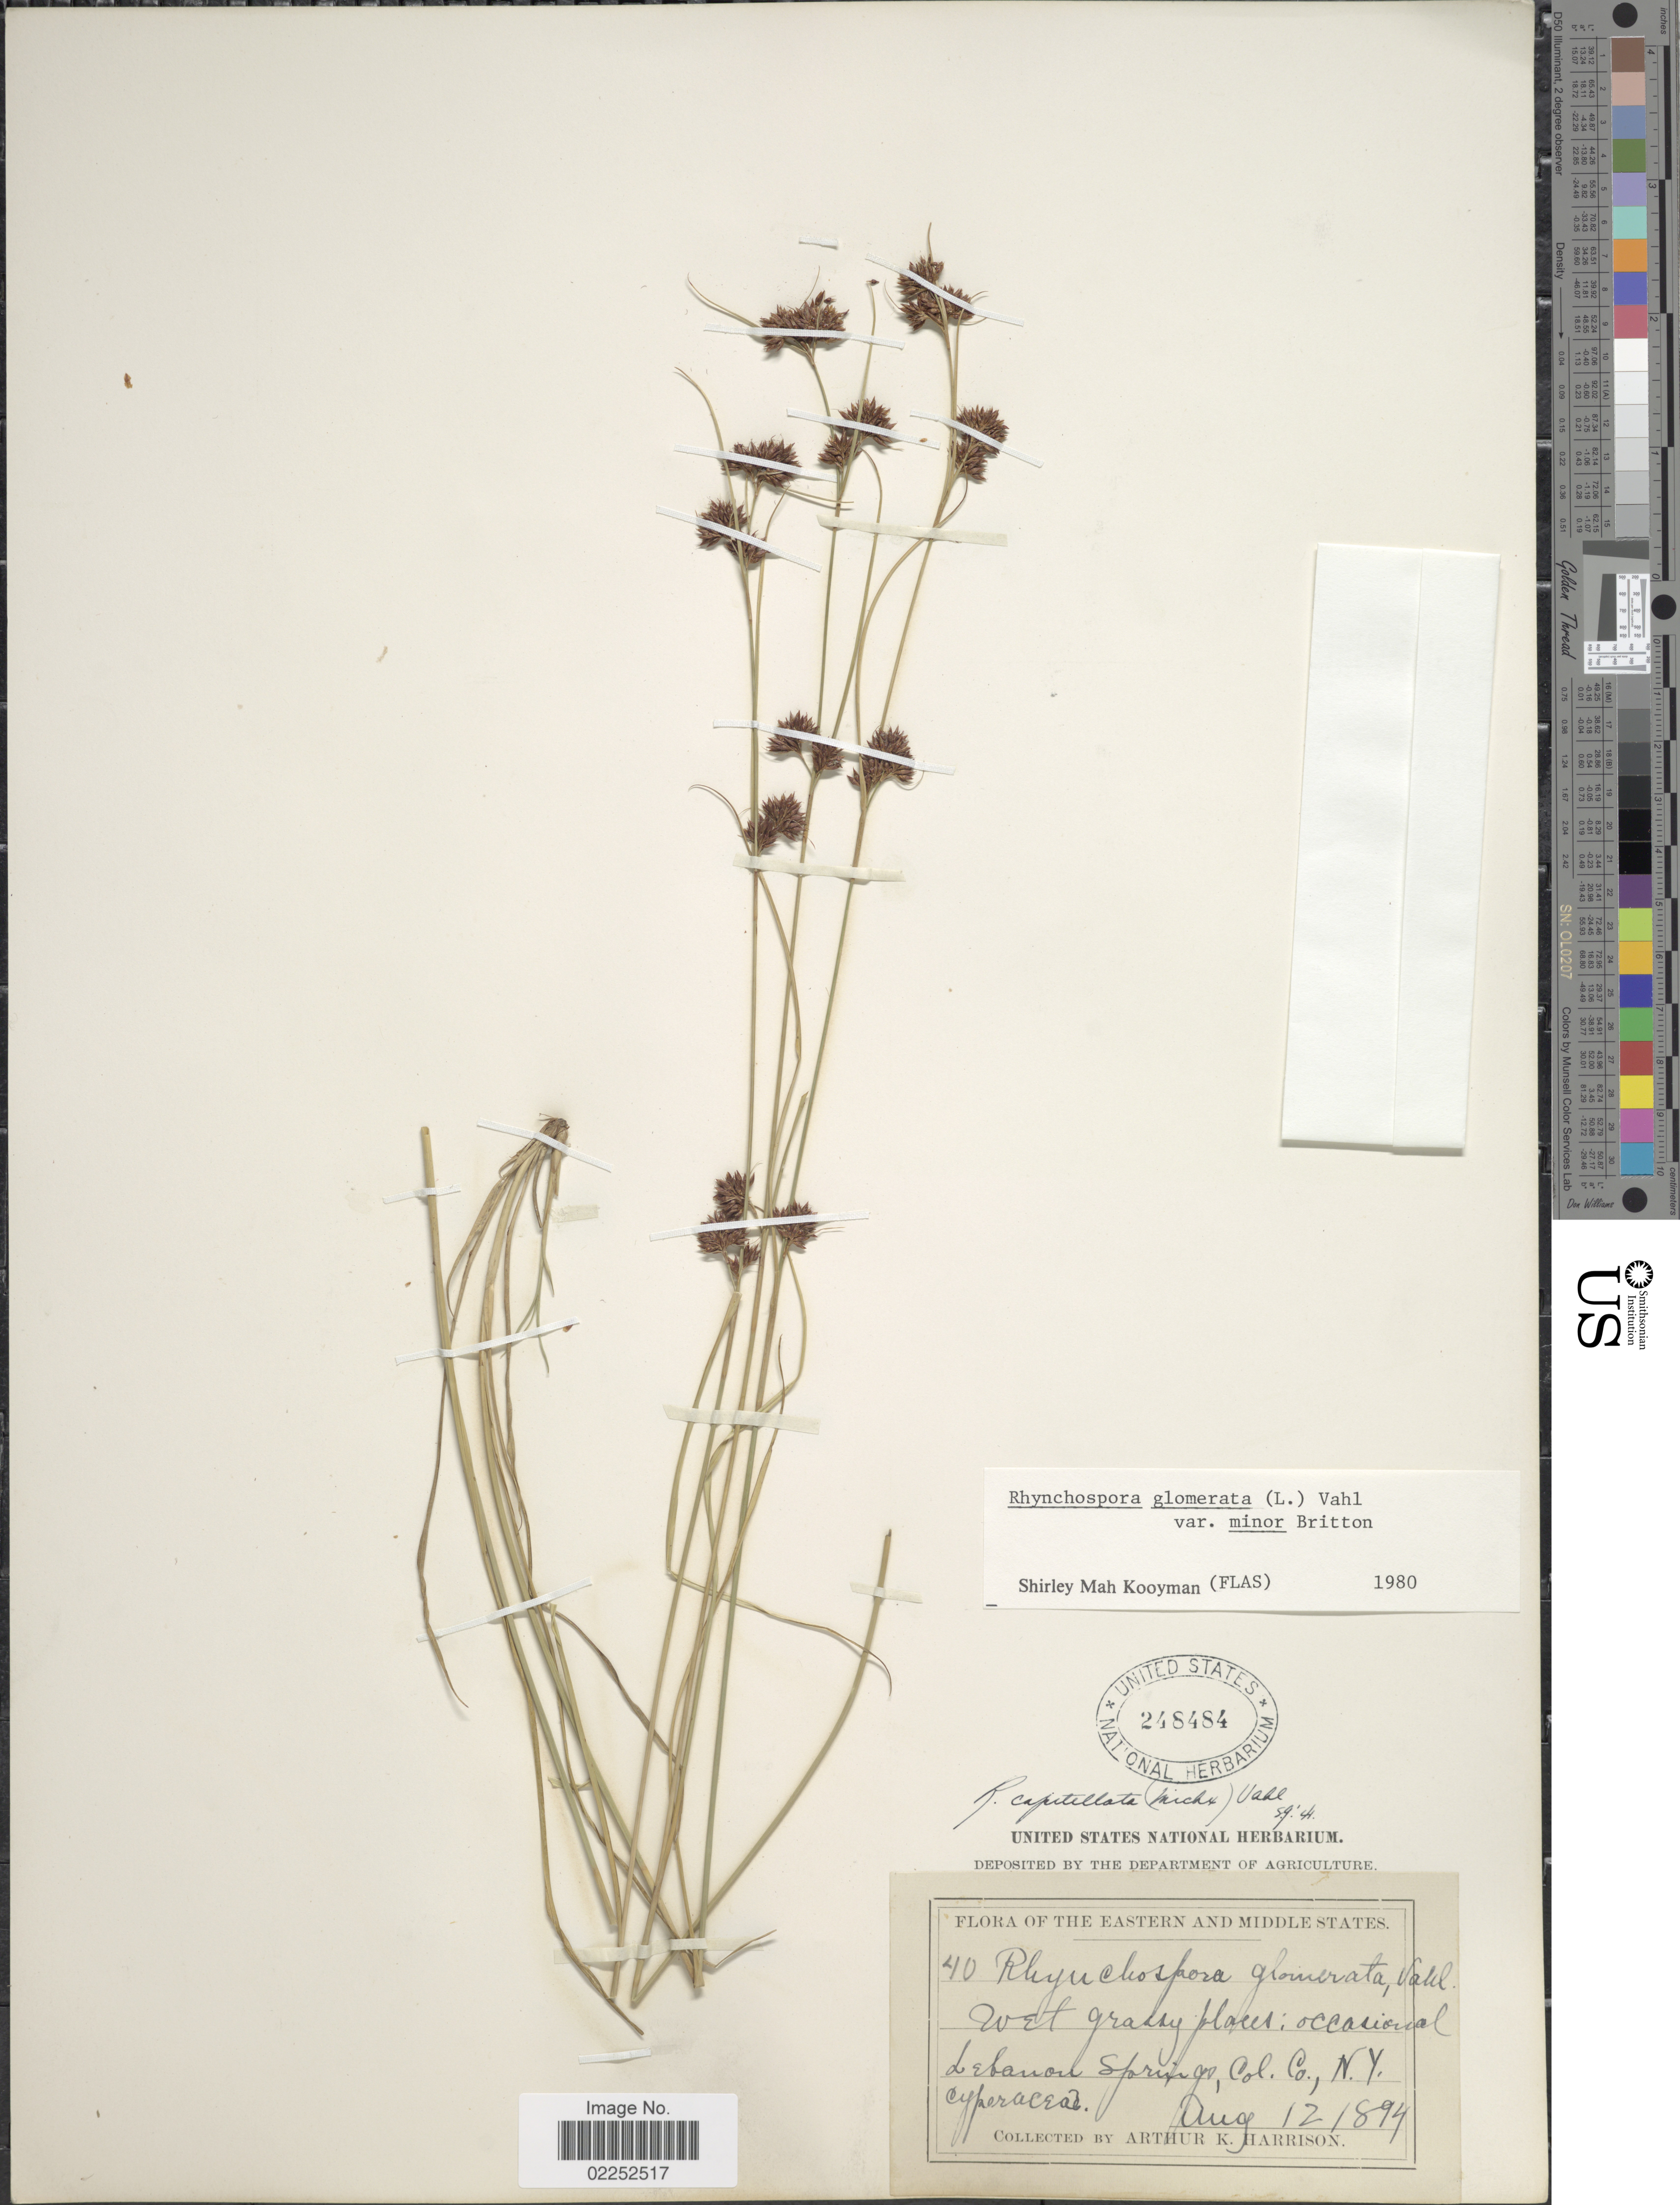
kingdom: Plantae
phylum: Tracheophyta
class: Liliopsida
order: Poales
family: Cyperaceae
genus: Rhynchospora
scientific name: Rhynchospora capitellata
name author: (Michx.) Vahl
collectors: A. K. Harrison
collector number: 40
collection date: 1894-08-12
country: United States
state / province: New York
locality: Wet grassy places: occasional Lebanon Springs, Col Co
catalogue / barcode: US 248484